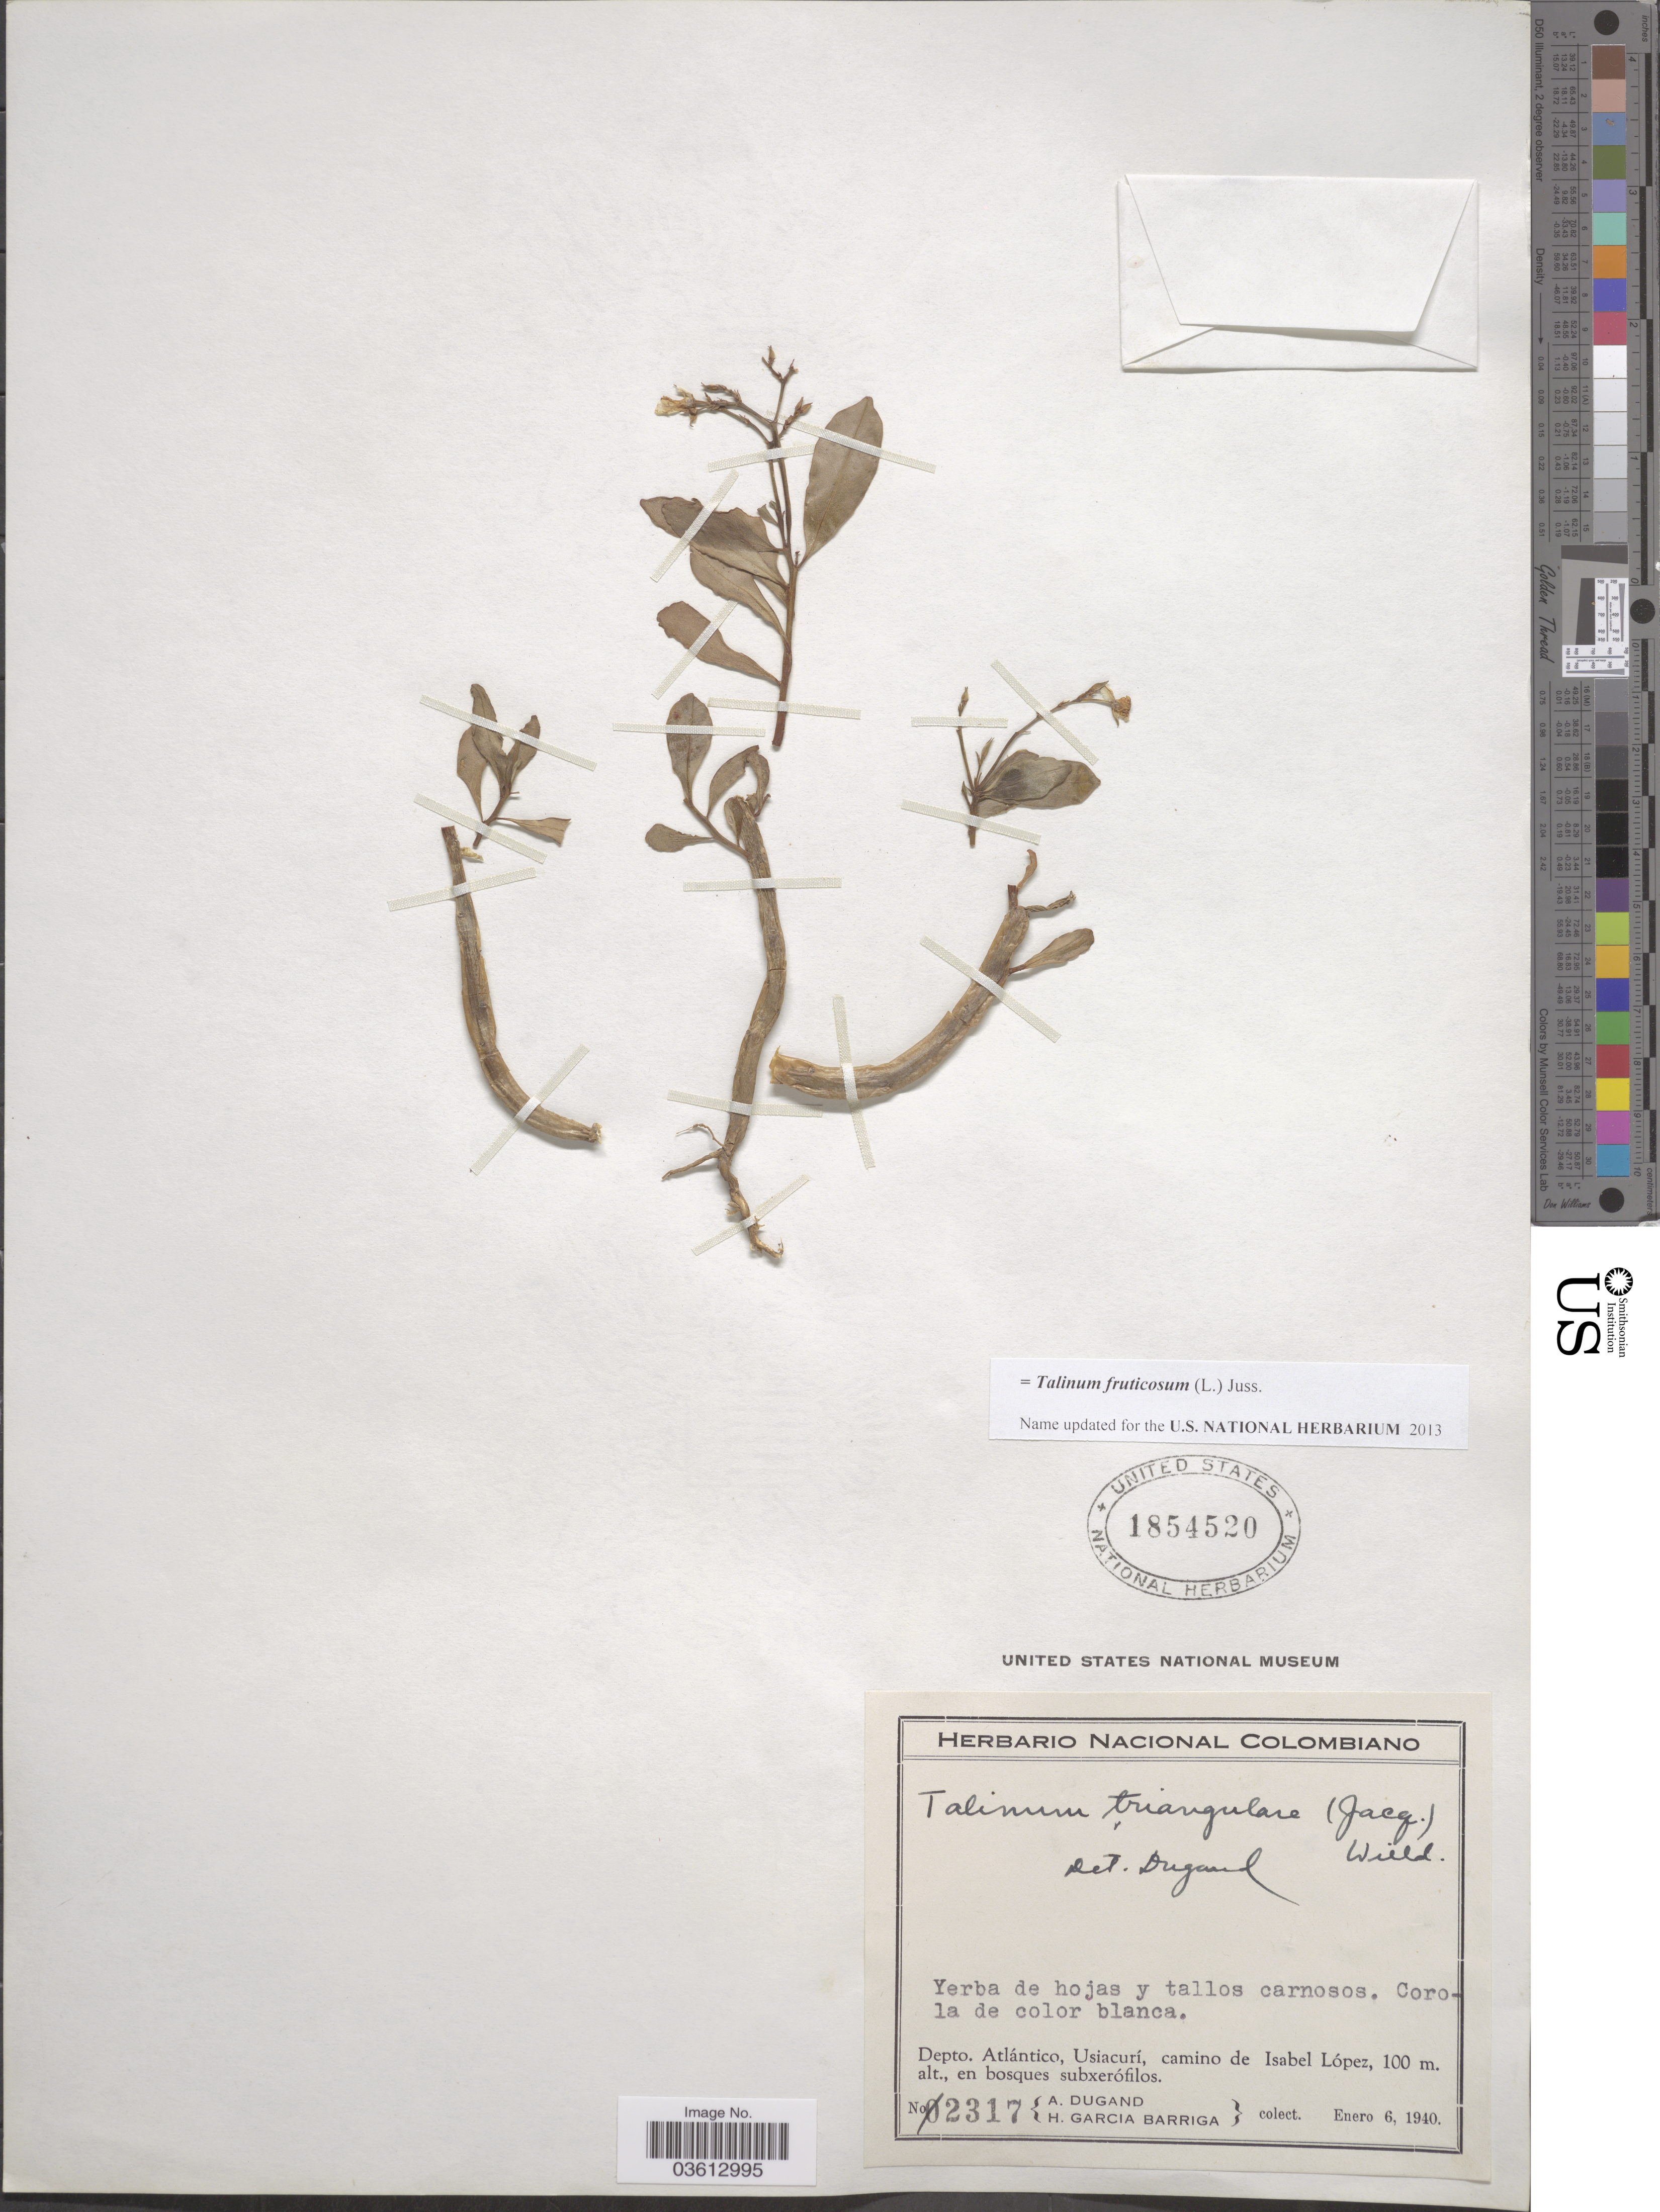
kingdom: Plantae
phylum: Tracheophyta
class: Magnoliopsida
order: Caryophyllales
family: Talinaceae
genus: Talinum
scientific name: Talinum fruticosum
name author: (L.) Juss.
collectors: A. Dugand & H. García Barriga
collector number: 2317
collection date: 1940-01-06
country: Colombia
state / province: Atlántico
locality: Depto. Atlántico, Usiacurí, camino de Isabel López.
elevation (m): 100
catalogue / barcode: US 1854520